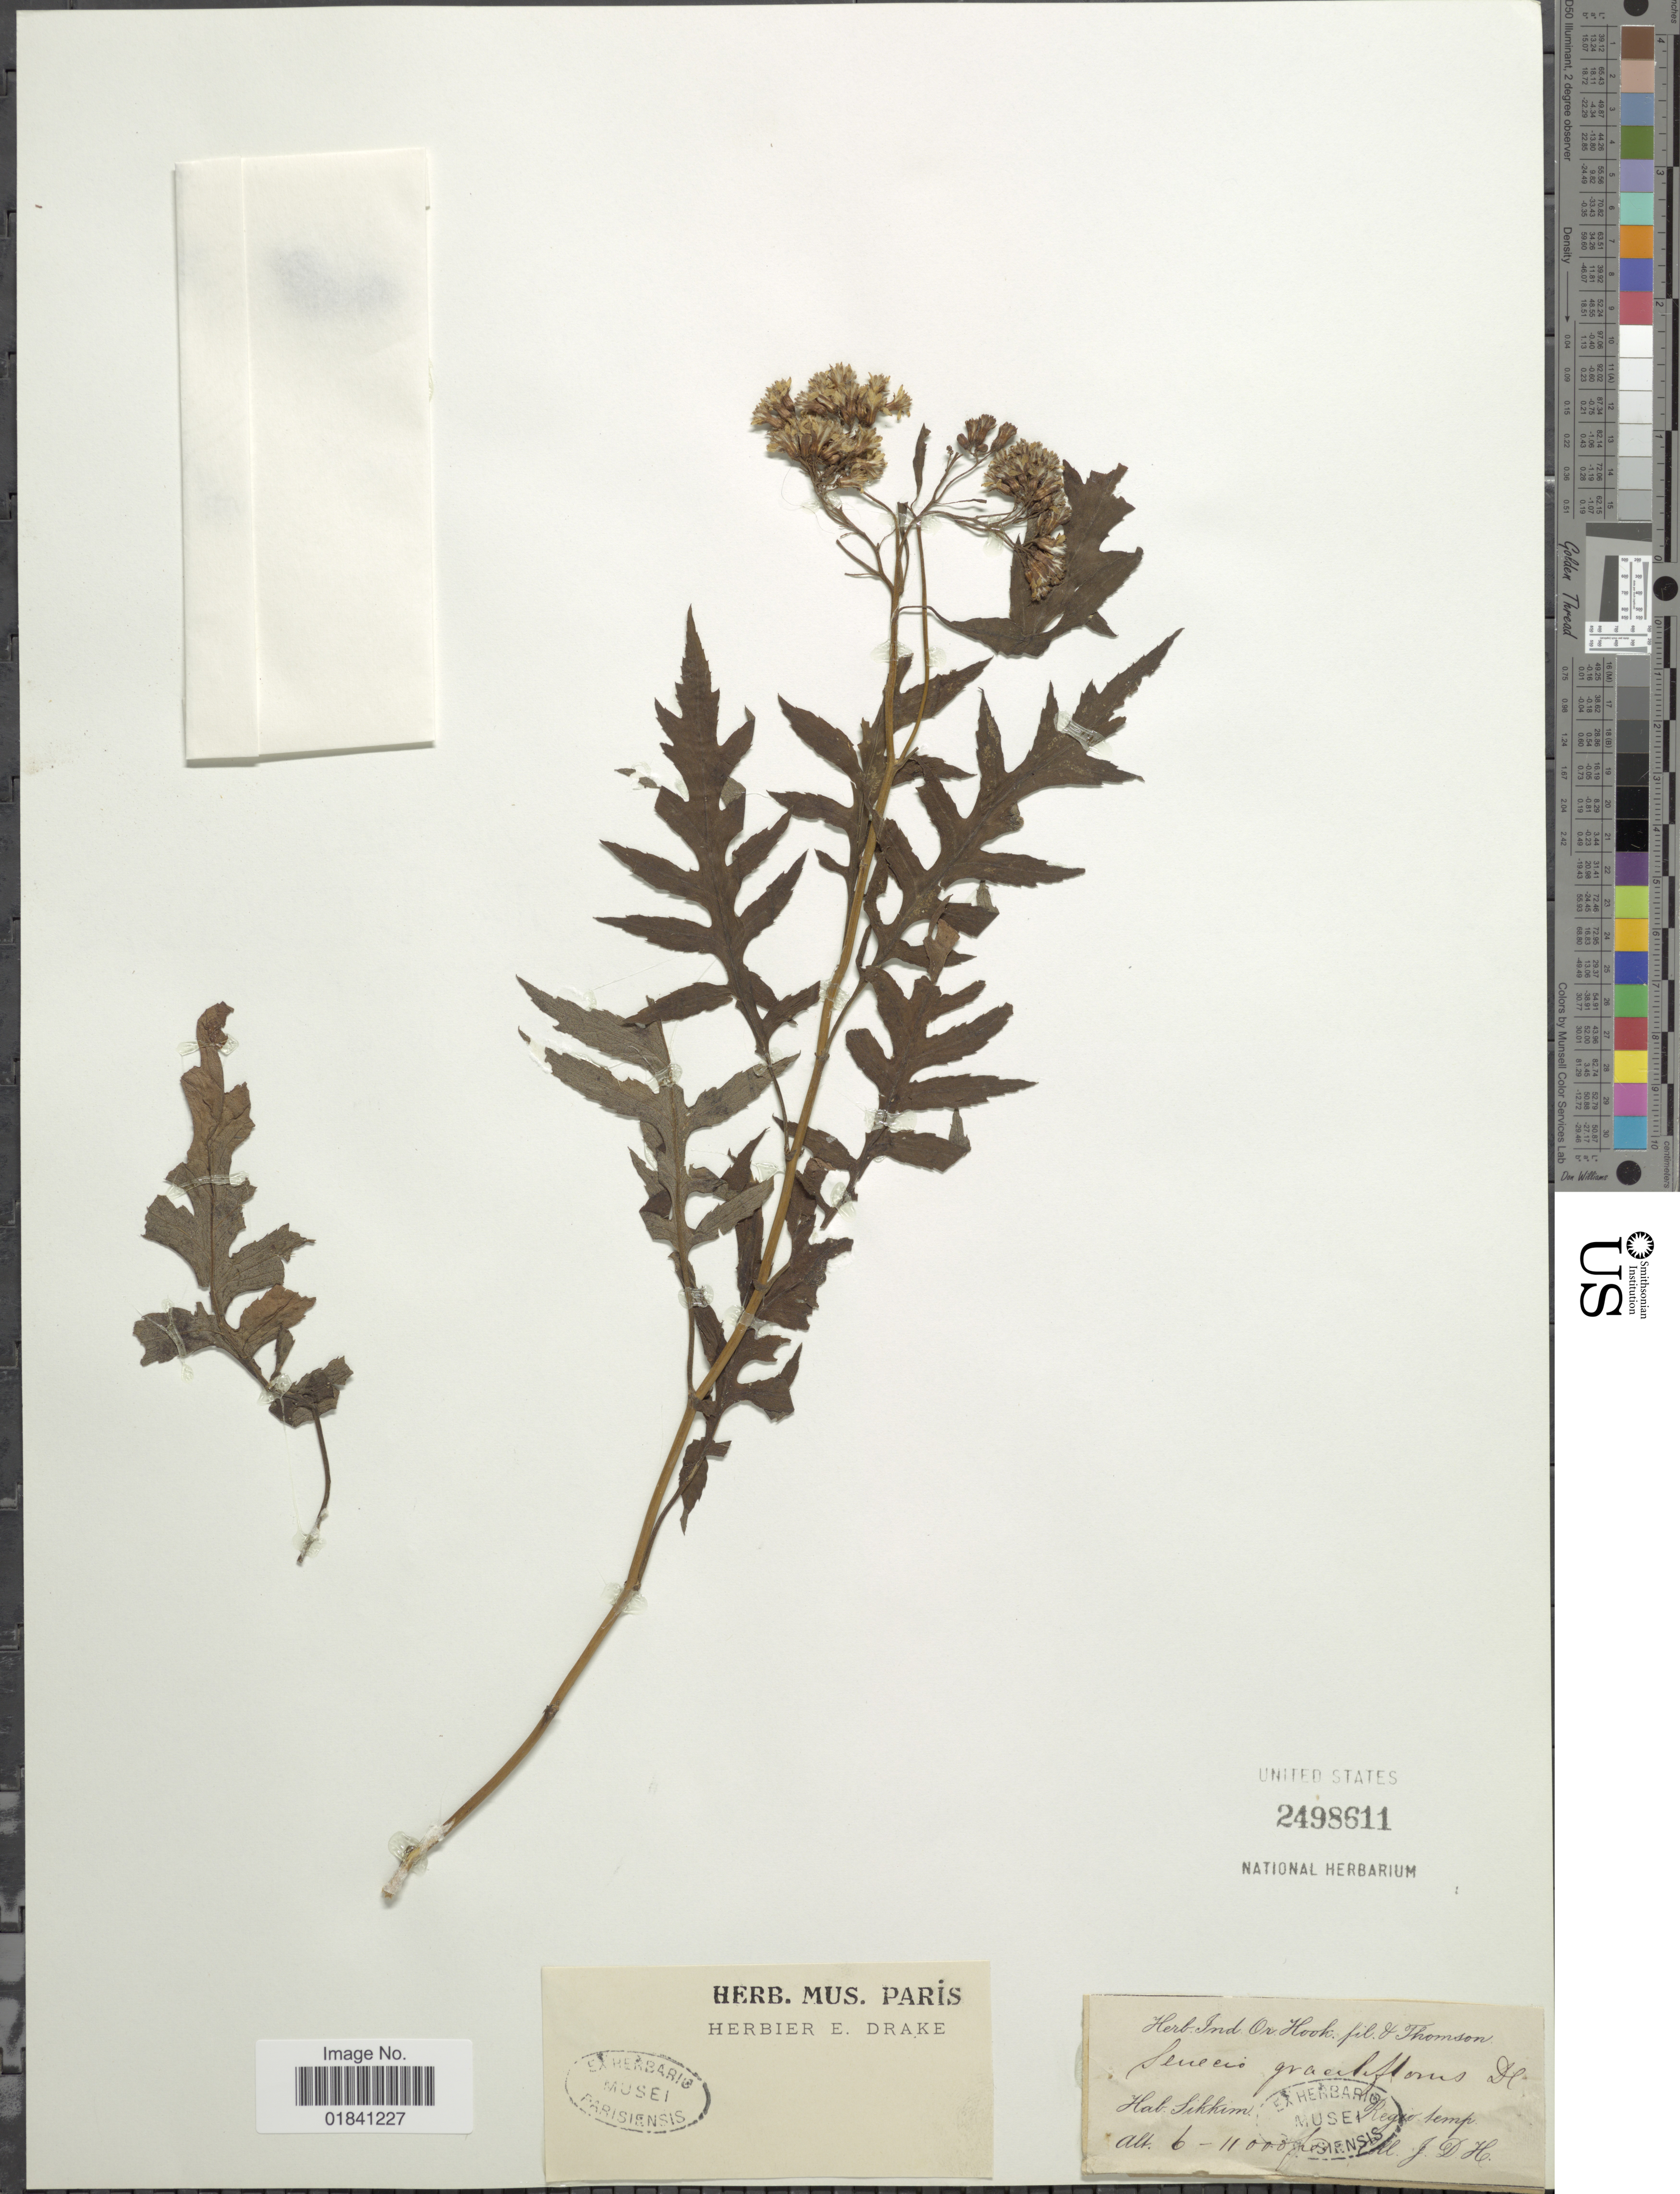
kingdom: Plantae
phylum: Tracheophyta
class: Magnoliopsida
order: Asterales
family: Asteraceae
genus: Senecio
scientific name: Senecio royleanus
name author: DC.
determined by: Ren, C.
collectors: J. D. Hooker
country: India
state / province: Sikkim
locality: Regio temp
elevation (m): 1829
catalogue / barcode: US 2498611